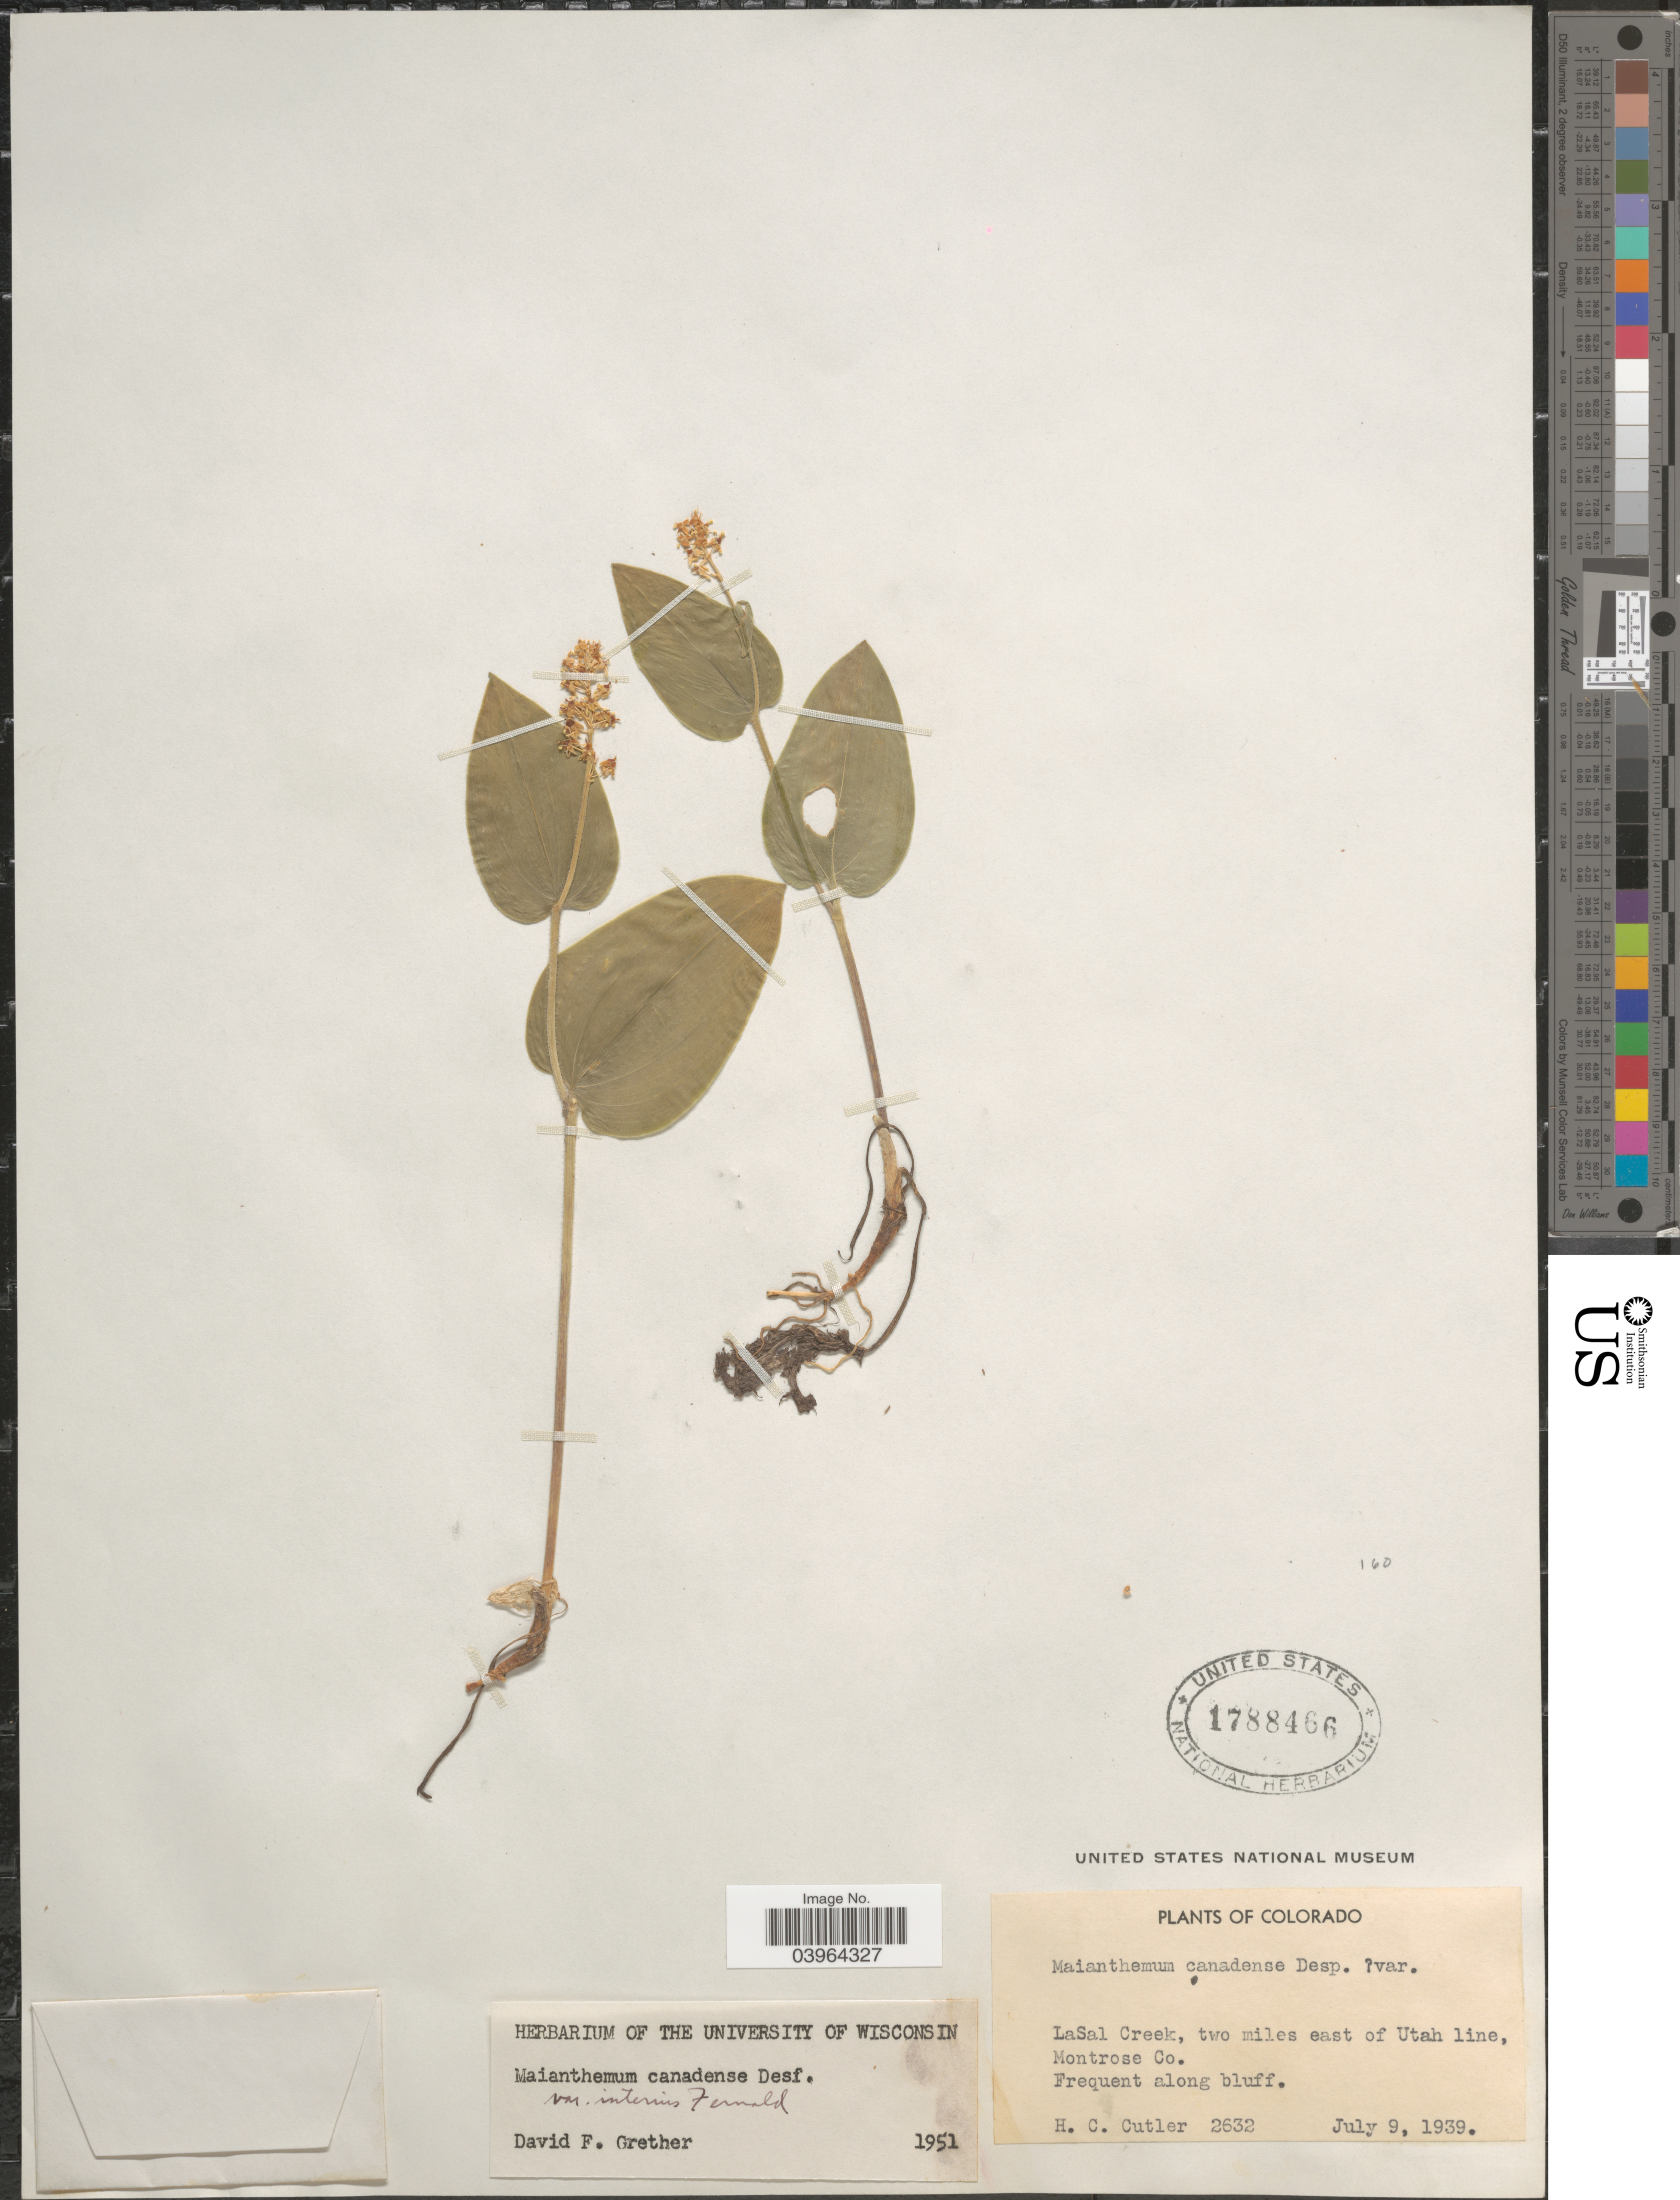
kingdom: Plantae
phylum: Tracheophyta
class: Liliopsida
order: Asparagales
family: Asparagaceae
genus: Maianthemum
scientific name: Maianthemum canadense var. interius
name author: Fernald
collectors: H. C. Cutler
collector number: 2632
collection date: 1939-07-09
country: United States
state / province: Colorado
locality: LaSal Creek, two miles east of Utah line, Montrose Co.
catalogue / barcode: US 1788466